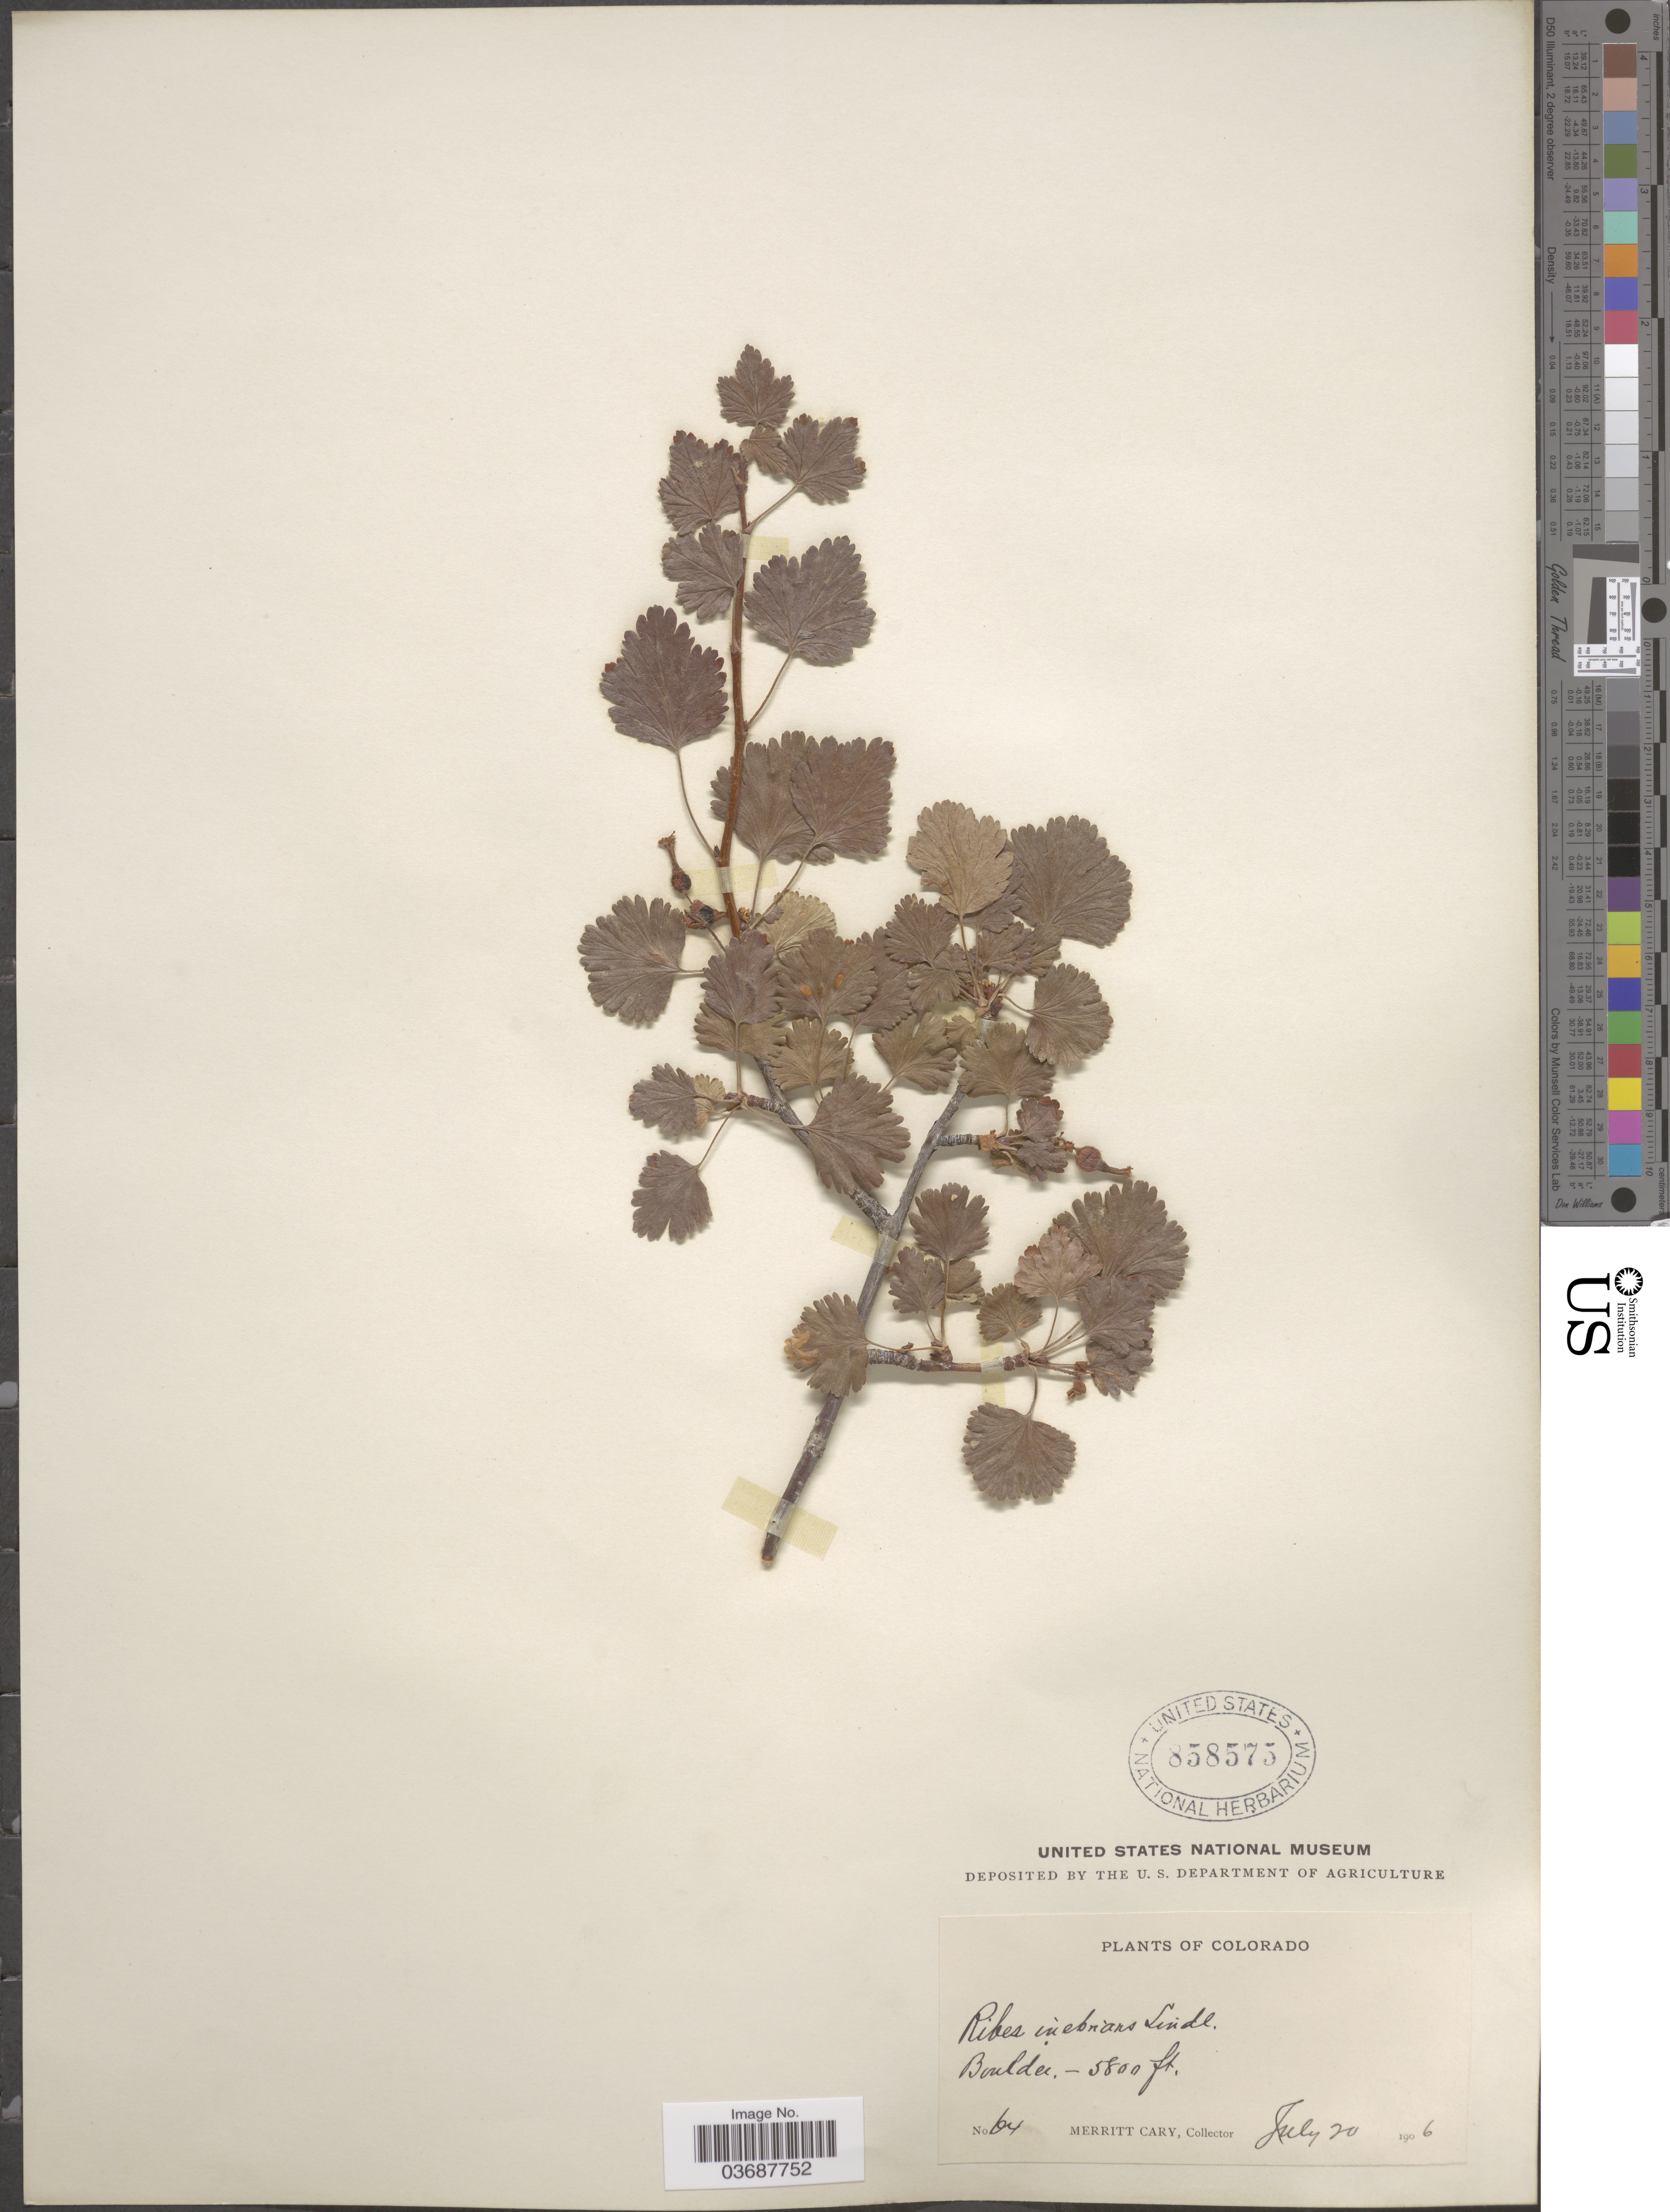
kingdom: Plantae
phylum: Tracheophyta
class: Magnoliopsida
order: Saxifragales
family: Grossulariaceae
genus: Ribes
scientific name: Ribes inebrians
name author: Lindl.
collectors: M. Cary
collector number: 64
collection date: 1906-07-20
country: United States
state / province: Colorado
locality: Boulder.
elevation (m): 1768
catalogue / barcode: US 858575